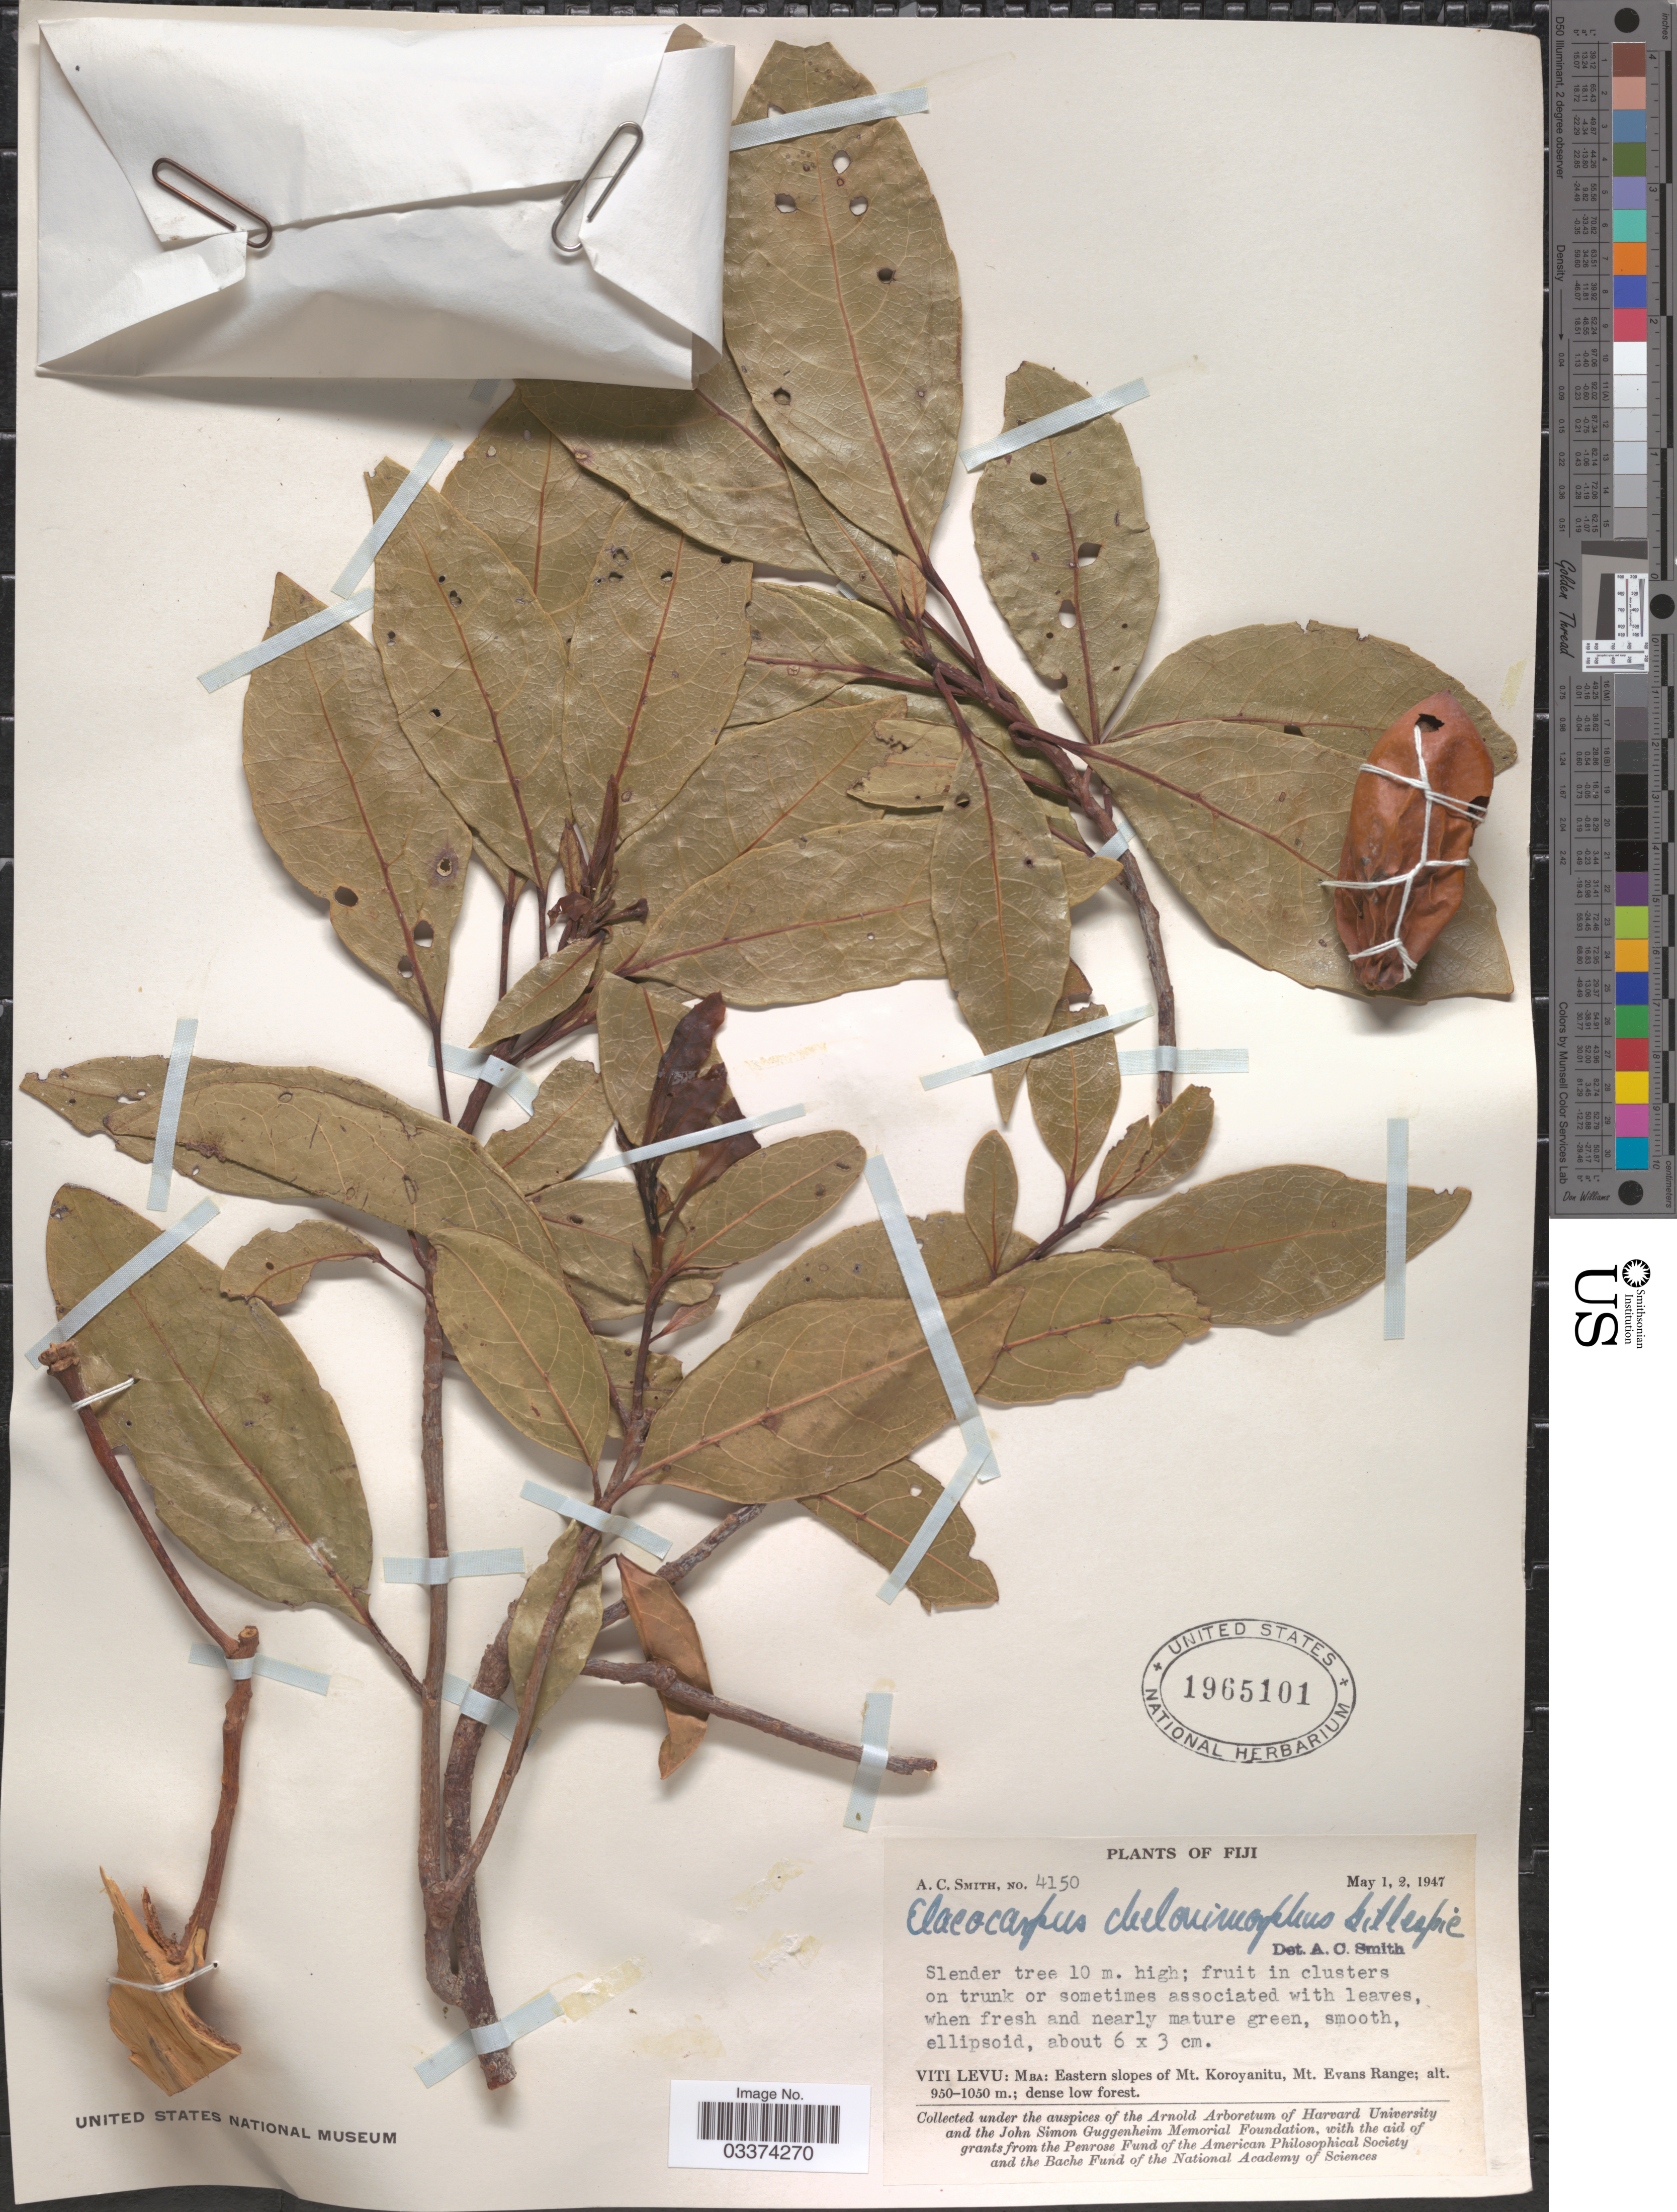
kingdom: Plantae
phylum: Tracheophyta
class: Magnoliopsida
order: Oxalidales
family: Elaeocarpaceae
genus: Elaeocarpus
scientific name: Elaeocarpus chelonimorphus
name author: Gillespie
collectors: A. C. Smith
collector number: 4150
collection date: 1947-05-01/1947-05-02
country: Fiji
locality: Viti Levu: Mba: Eastern slopes of Mt. Koroyanitu, Mt. Evans Range.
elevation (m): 950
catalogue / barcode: US 1965101